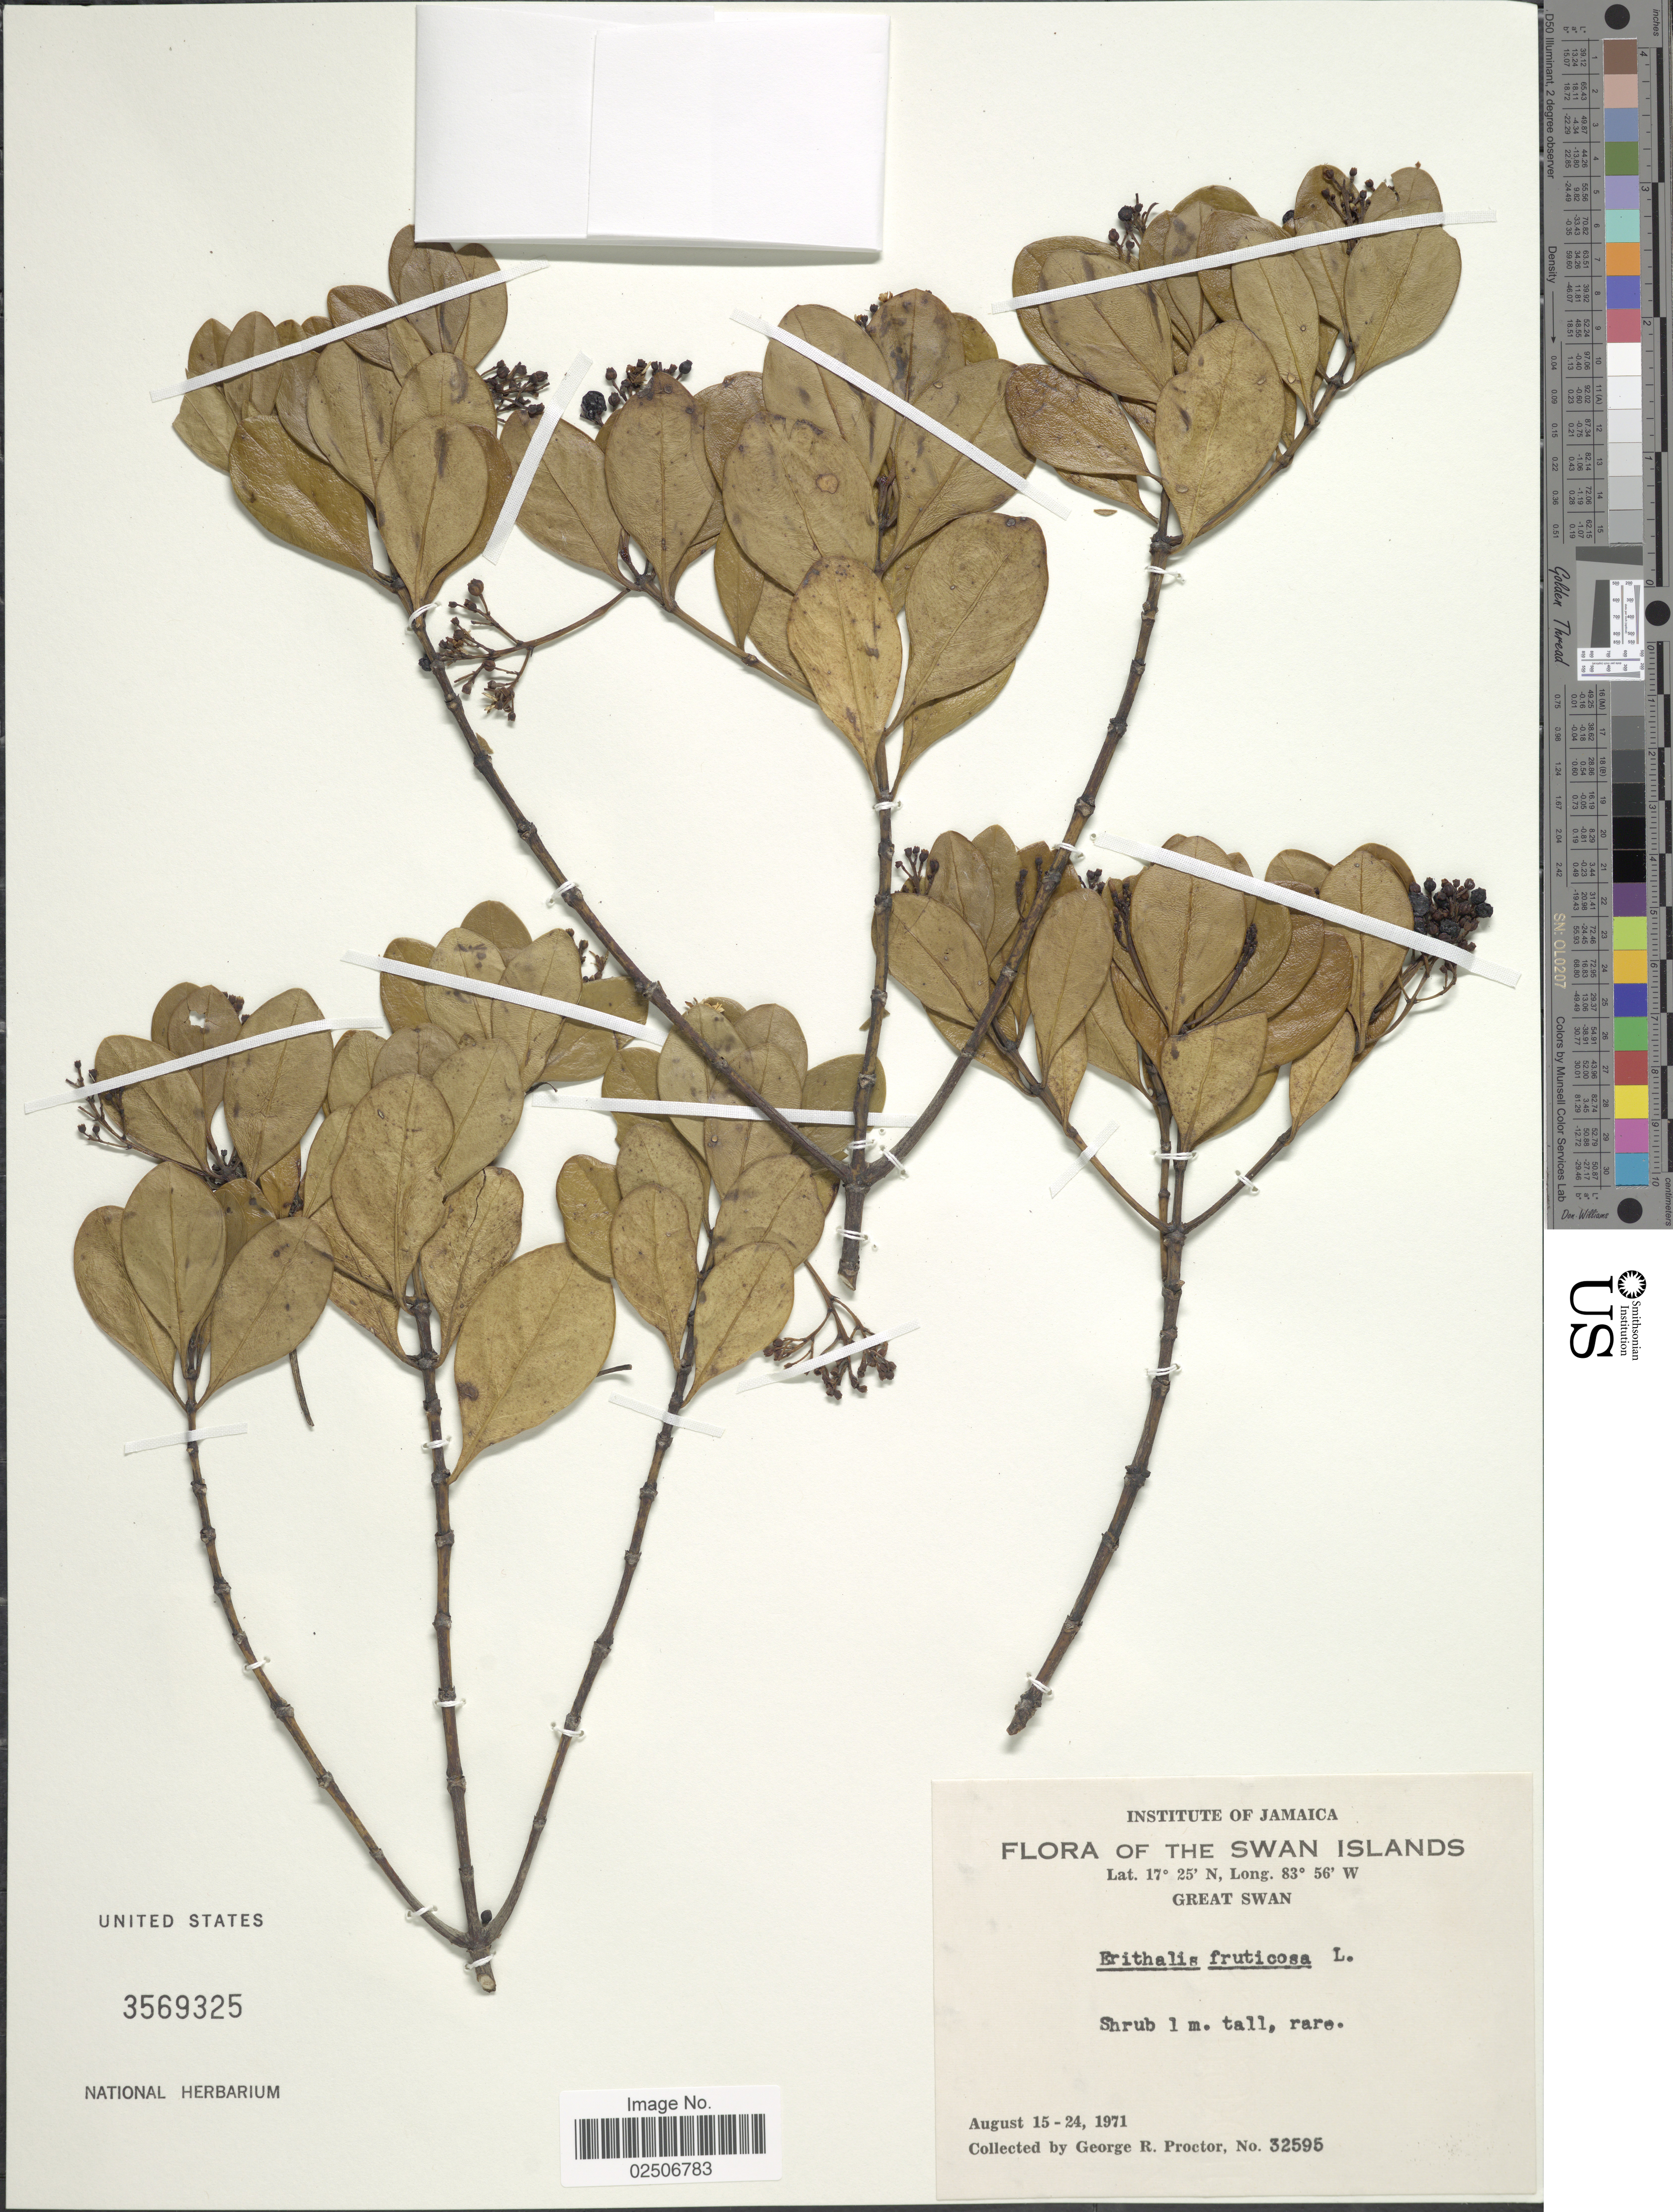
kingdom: Plantae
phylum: Tracheophyta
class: Magnoliopsida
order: Gentianales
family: Rubiaceae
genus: Erithalis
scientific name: Erithalis fruticosa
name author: L.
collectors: G. Proctor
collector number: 32595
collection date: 1971-08-15/1971-08-24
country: Honduras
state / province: Islas de la Bahía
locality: Swan Islands, Great Swan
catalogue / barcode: US 3569325